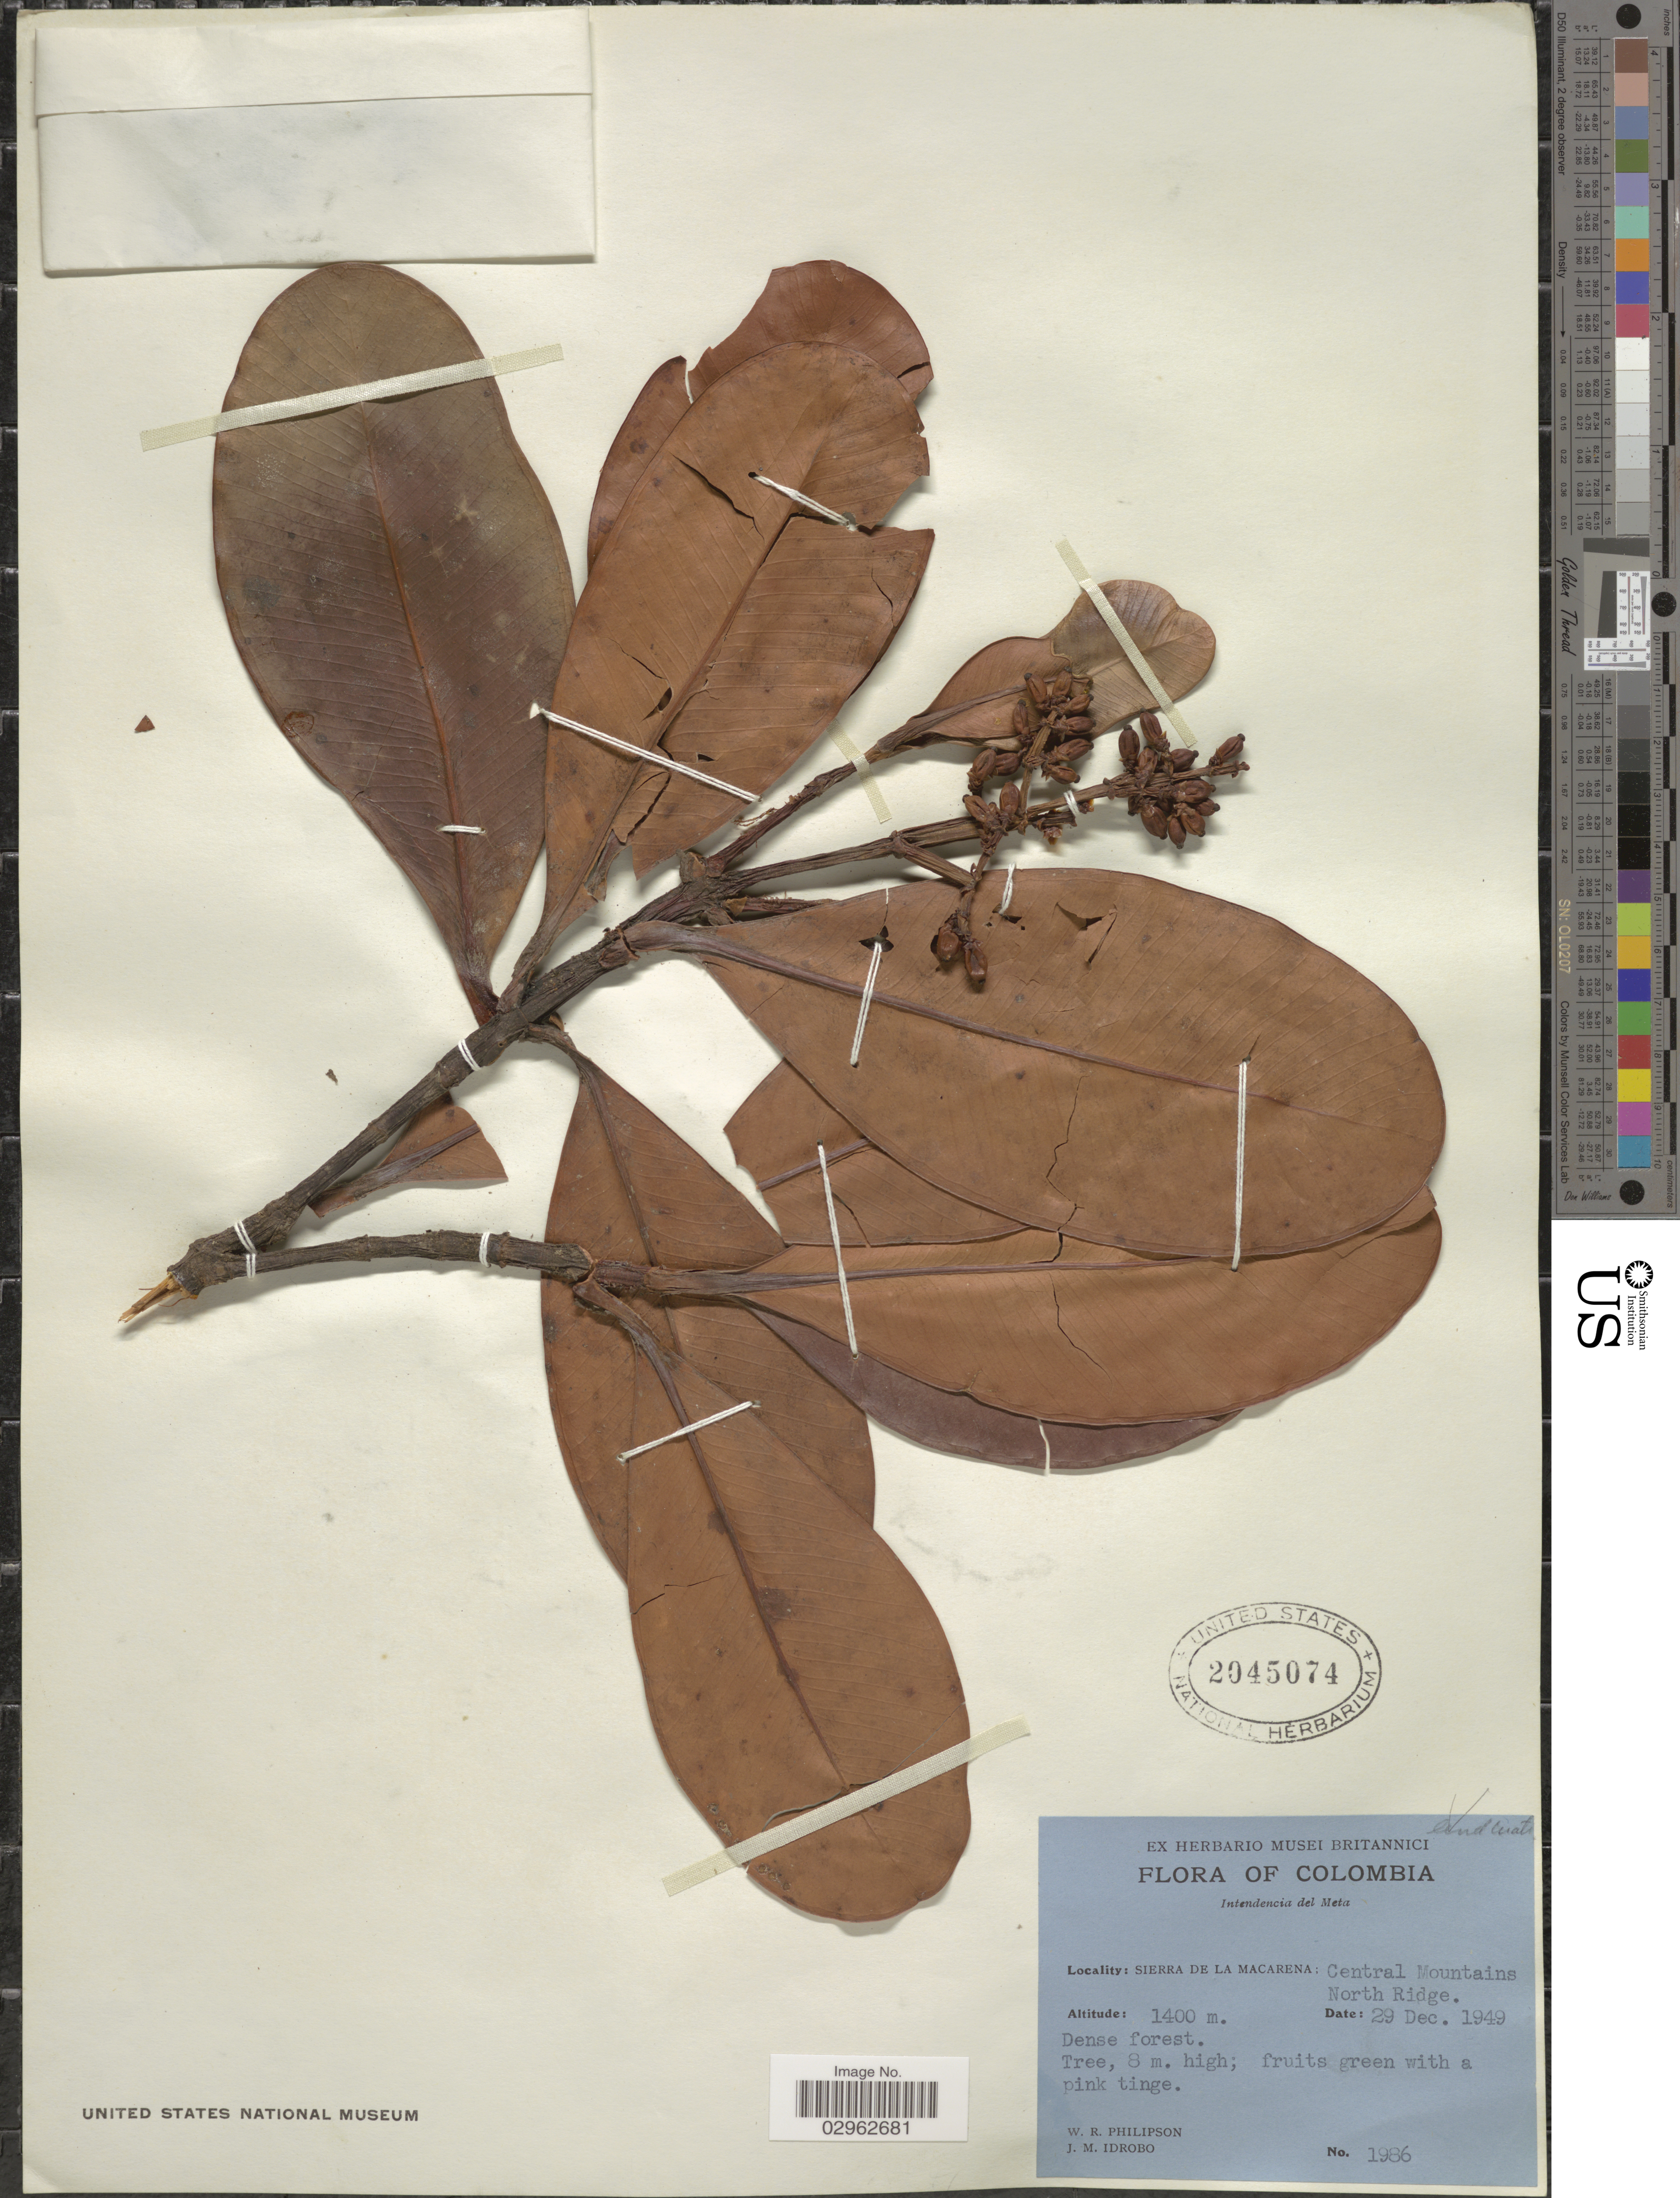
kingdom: Plantae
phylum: Tracheophyta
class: Magnoliopsida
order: Malpighiales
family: Clusiaceae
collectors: W. R. Philipson & J. M. Idrobo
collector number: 1986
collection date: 1949-12-29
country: Colombia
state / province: Meta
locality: Intendencia del Meta, Sierra De La Macarena: Central Mountains, North Ridge.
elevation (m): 1400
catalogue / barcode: US 2045074